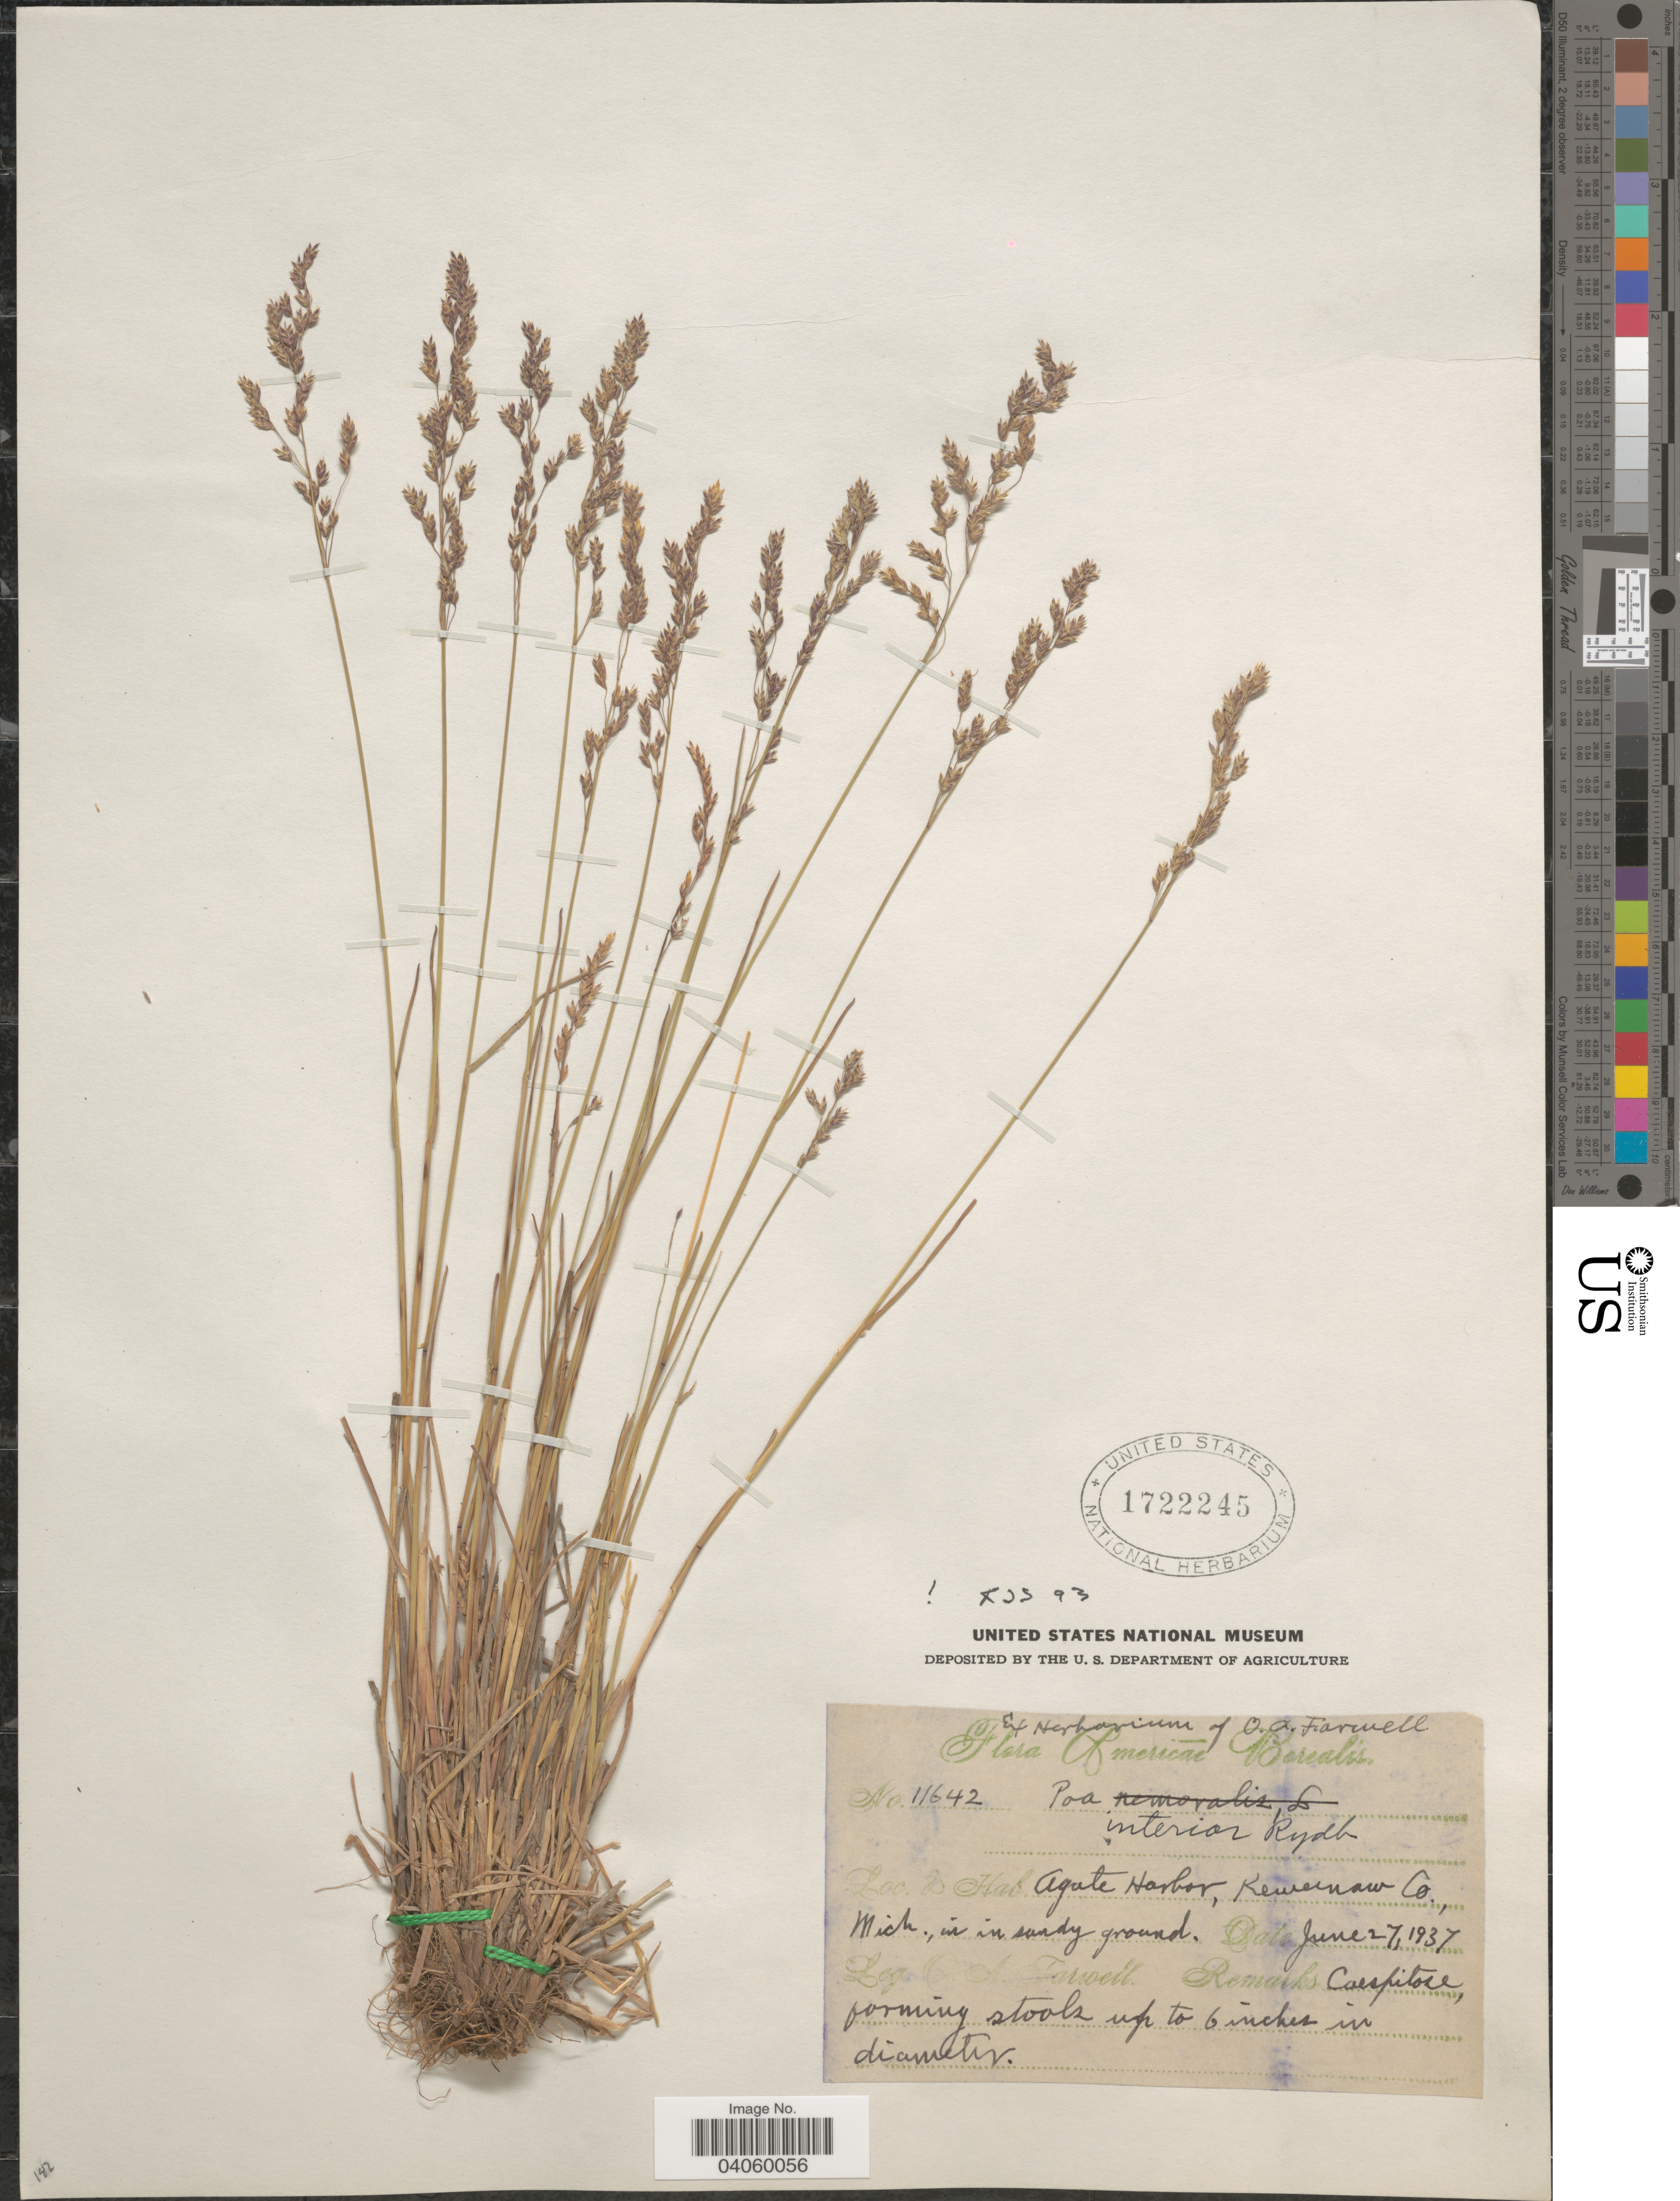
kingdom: Plantae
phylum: Tracheophyta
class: Liliopsida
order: Poales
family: Poaceae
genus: Poa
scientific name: Poa glauca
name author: Vahl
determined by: Soreng, Robert J., Research Associate (BOT), Smithsonian Institution - National Museum of Natural History (UNITED STATES)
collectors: O. Farwell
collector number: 11642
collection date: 1937-06-27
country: United States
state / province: Michigan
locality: Americae Borealis. Agate Harbor, Keweenaw Co.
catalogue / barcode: US 1722245